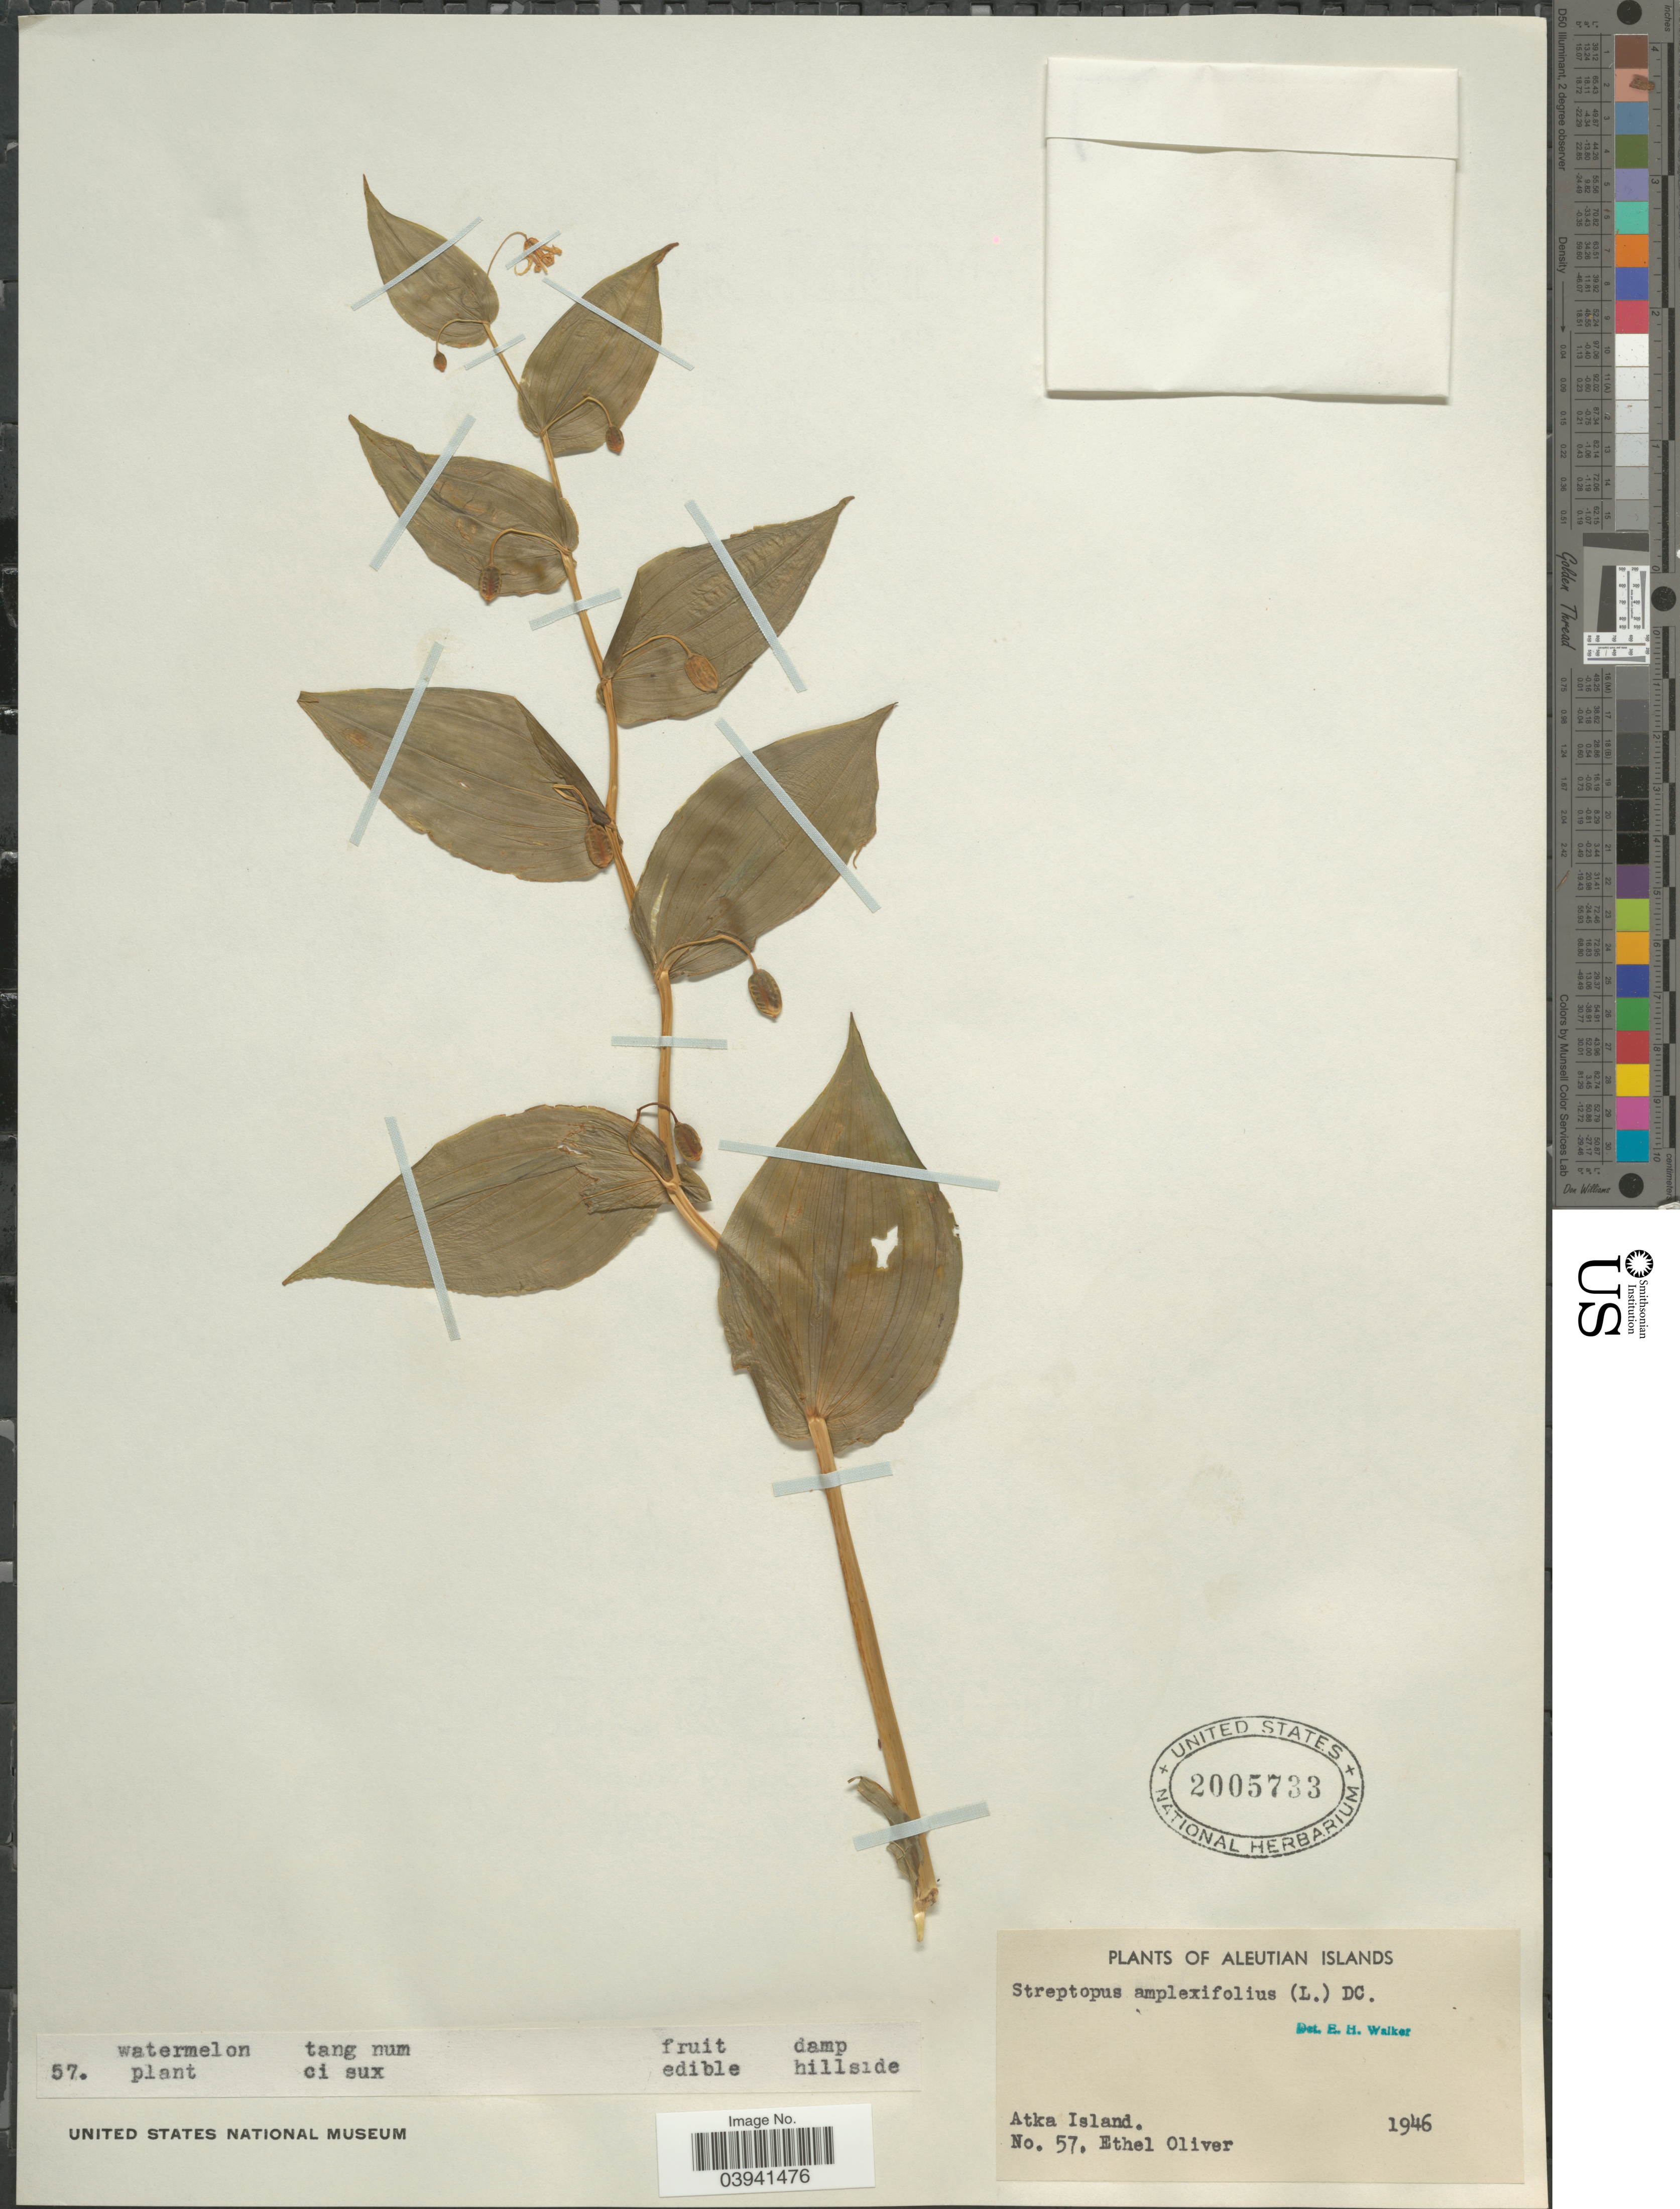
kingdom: Plantae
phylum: Tracheophyta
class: Liliopsida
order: Liliales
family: Liliaceae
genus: Streptopus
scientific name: Streptopus amplexifolius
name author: (L.) DC.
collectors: E. Oliver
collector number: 57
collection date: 1946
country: United States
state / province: Alaska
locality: Aleutian Islands. Atka Island.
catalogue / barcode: US 2005733